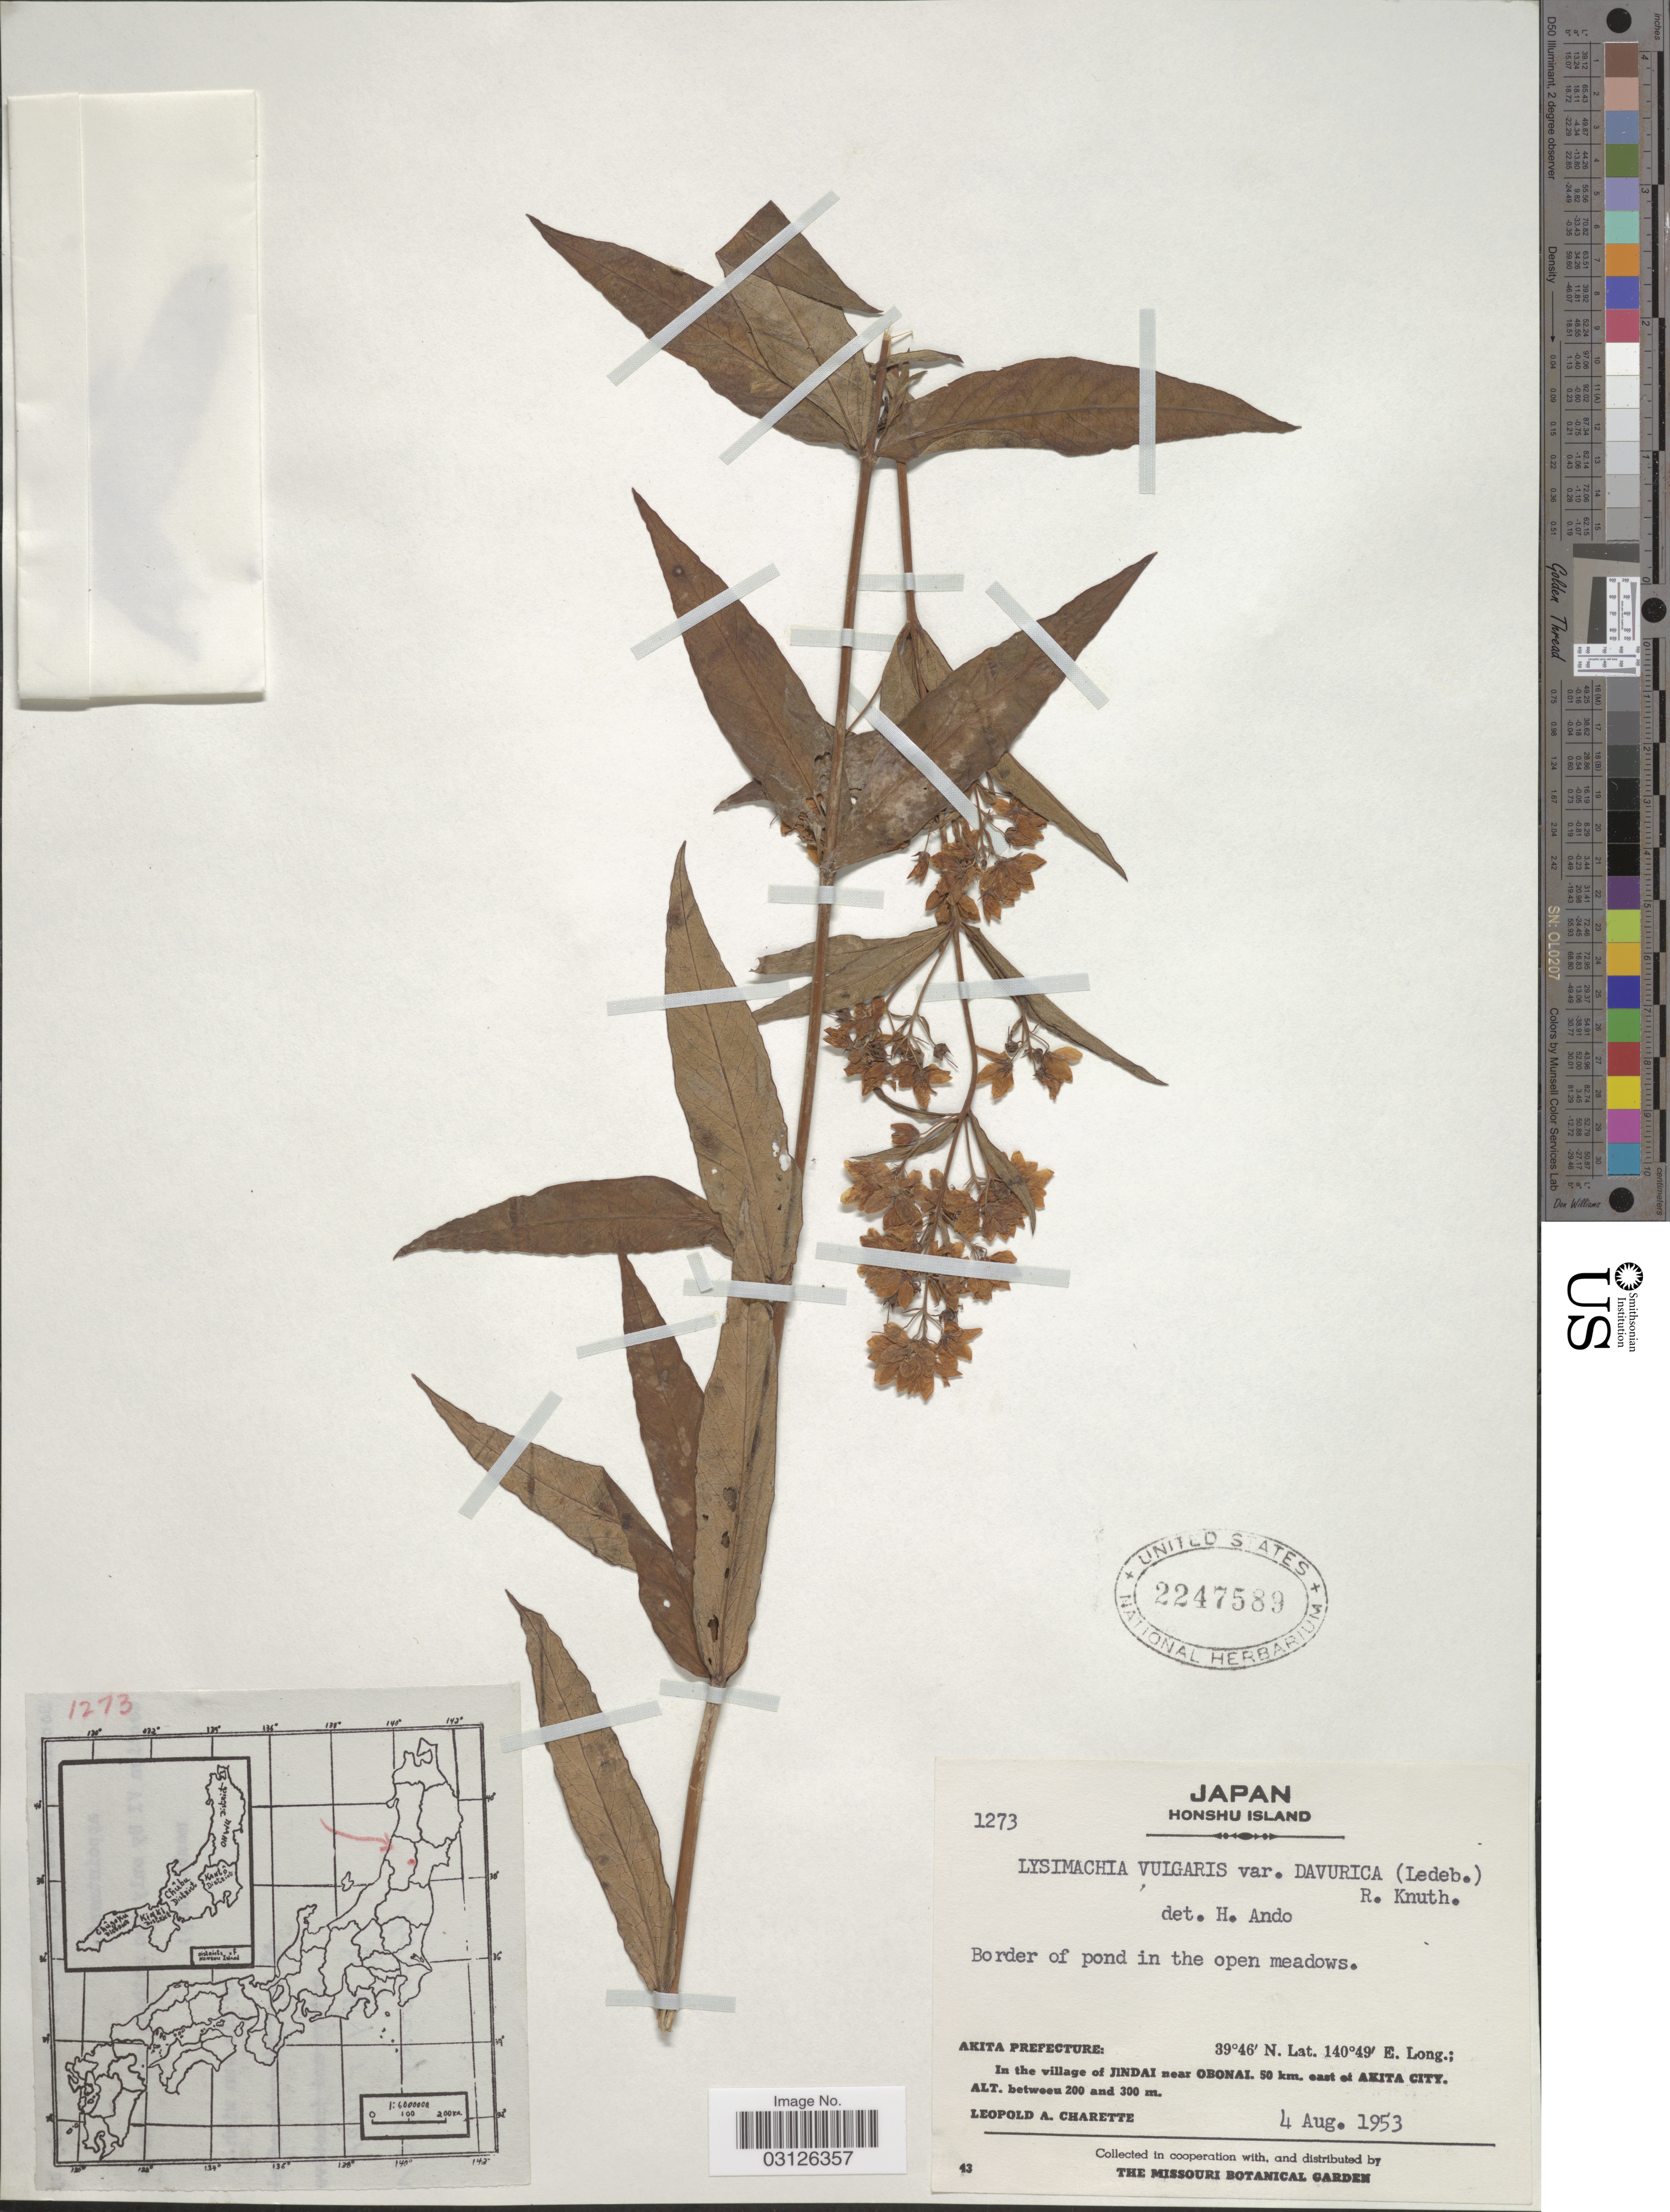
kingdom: Plantae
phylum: Tracheophyta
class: Magnoliopsida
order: Ericales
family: Primulaceae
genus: Lysimachia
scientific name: Lysimachia davurica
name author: Ledeb.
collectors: L. A. Charette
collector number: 1273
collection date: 1953-08-04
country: Japan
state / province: Akita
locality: Honshu Island. Akita Prefecture: In the village of Jindai near Obonai. 50 km. east of Akita City.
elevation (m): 200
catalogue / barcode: US 2247589